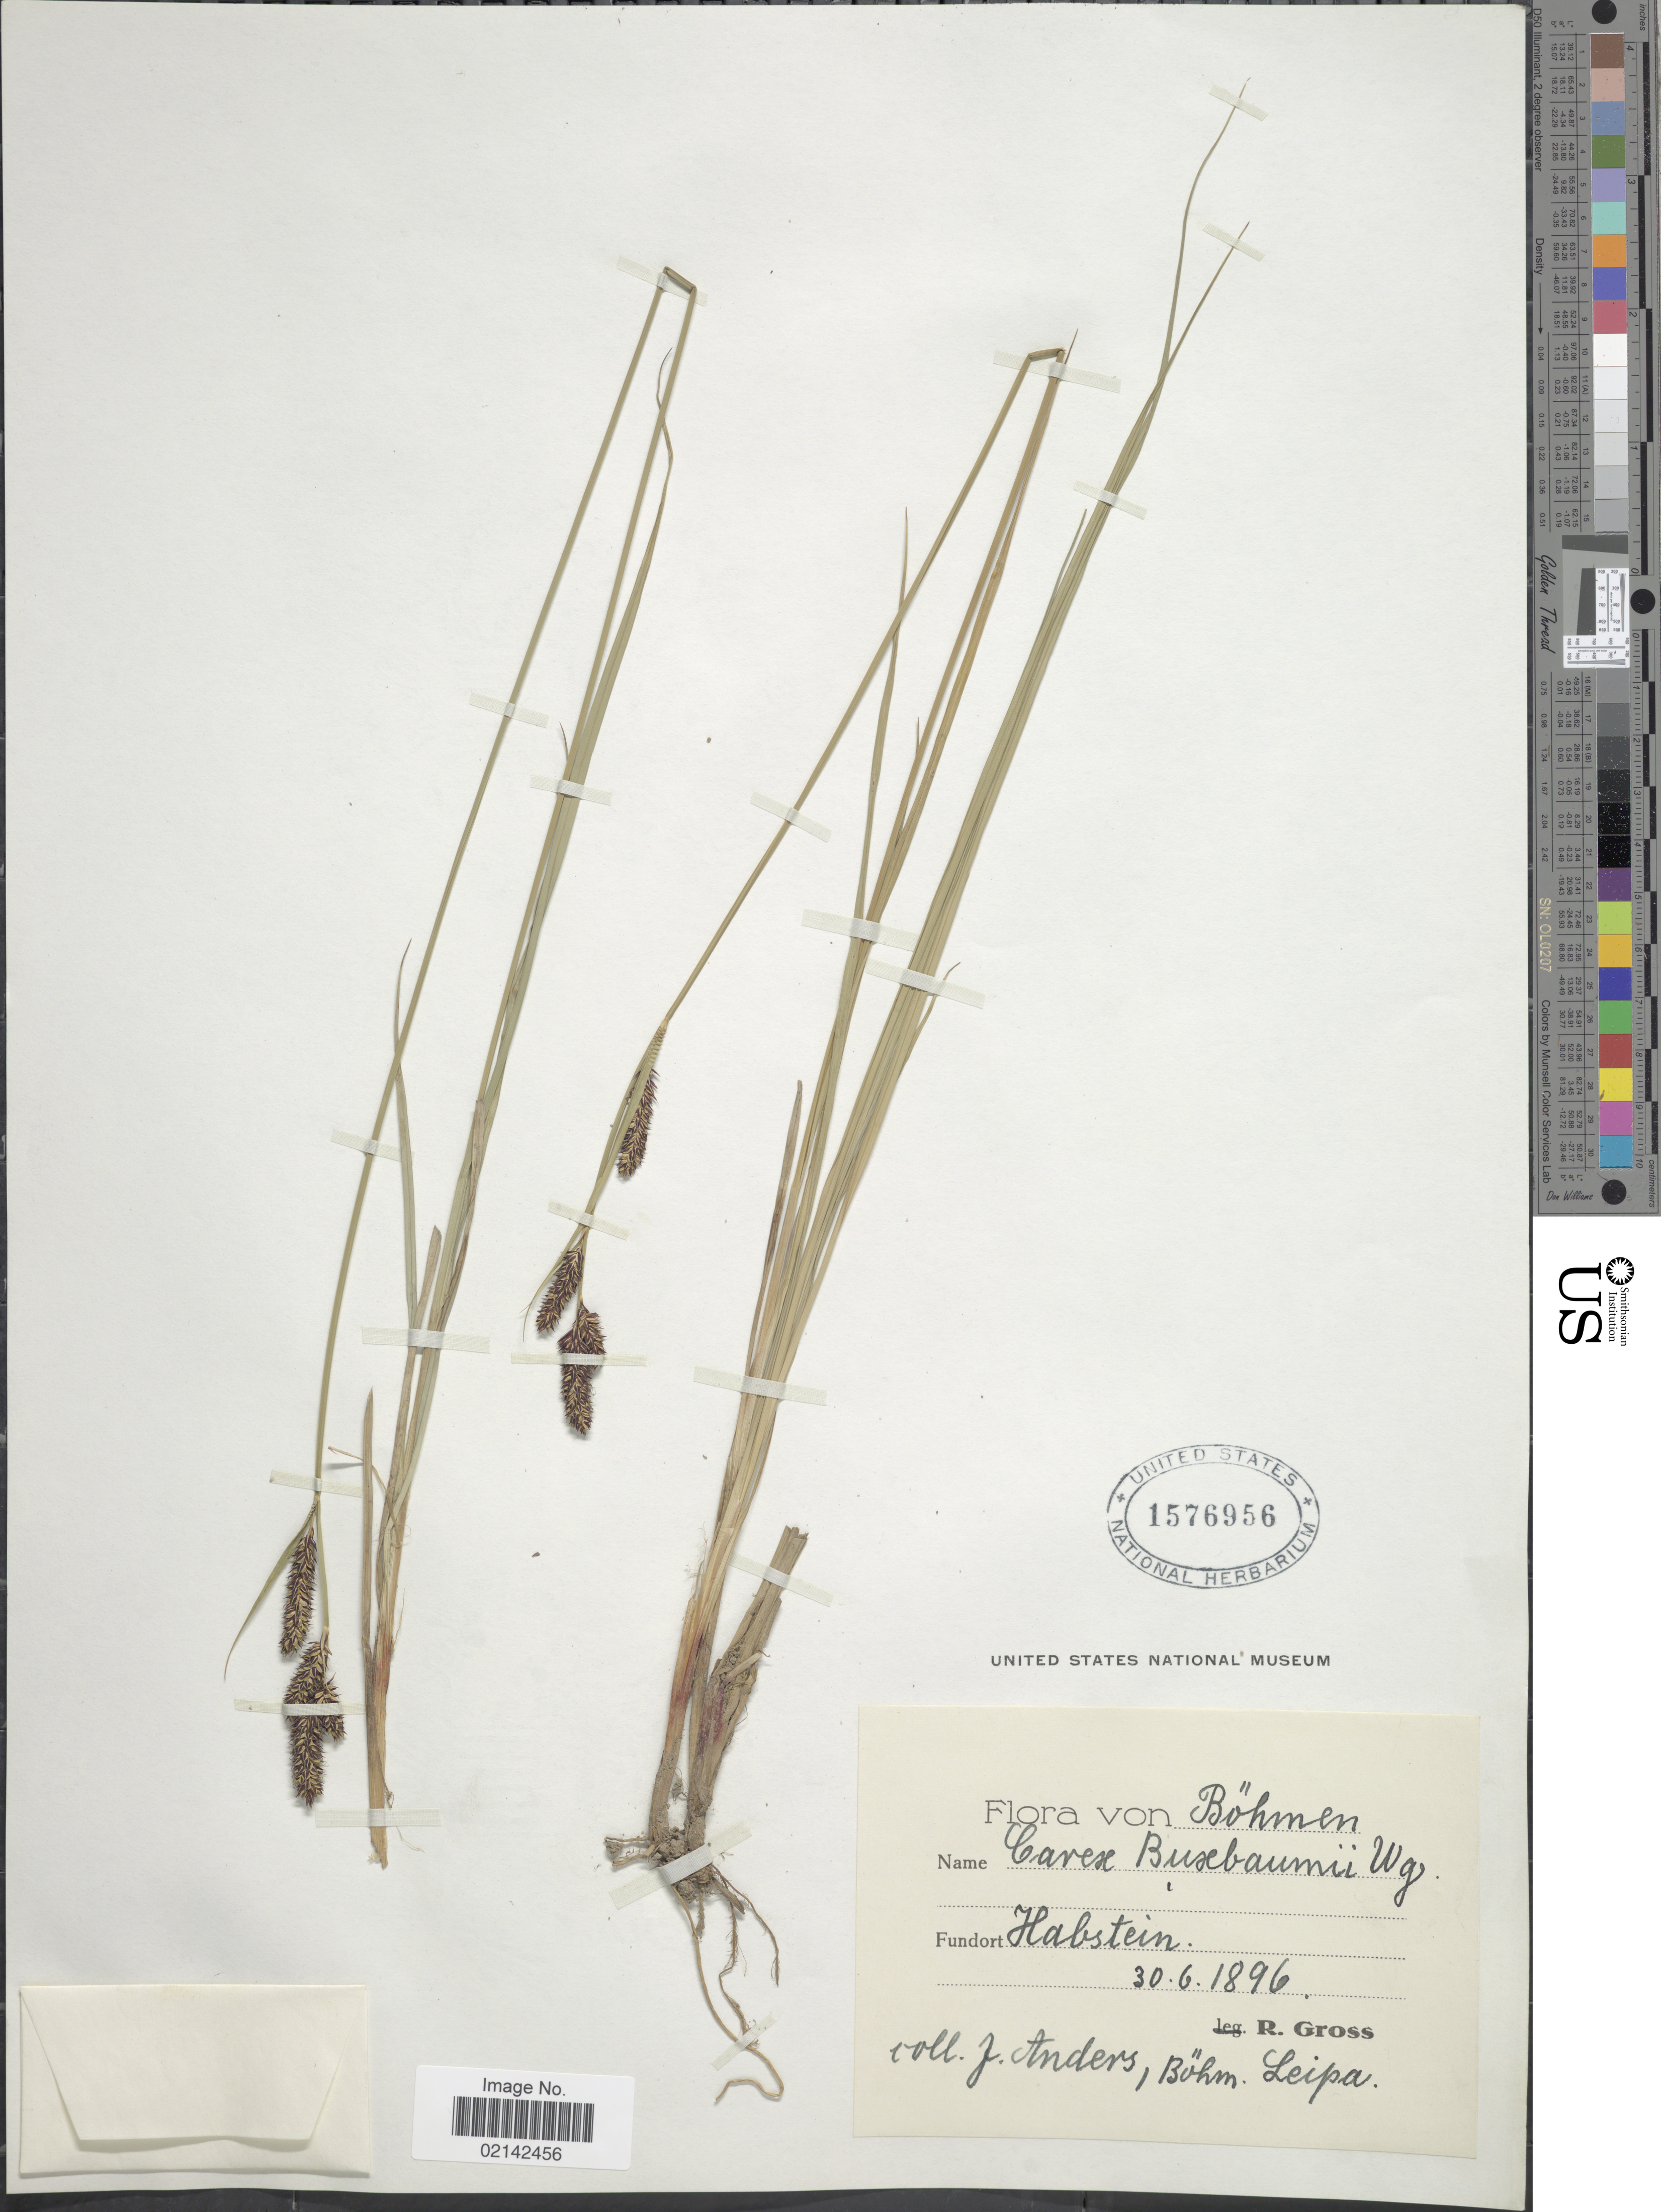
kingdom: Plantae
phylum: Tracheophyta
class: Liliopsida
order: Poales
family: Cyperaceae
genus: Carex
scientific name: Carex buxbaumii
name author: Wahlenb.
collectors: J. Anders & R. Gross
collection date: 1896-06-30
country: Czechia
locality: Bohmen, Fundort Habstein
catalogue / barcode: US 1576956